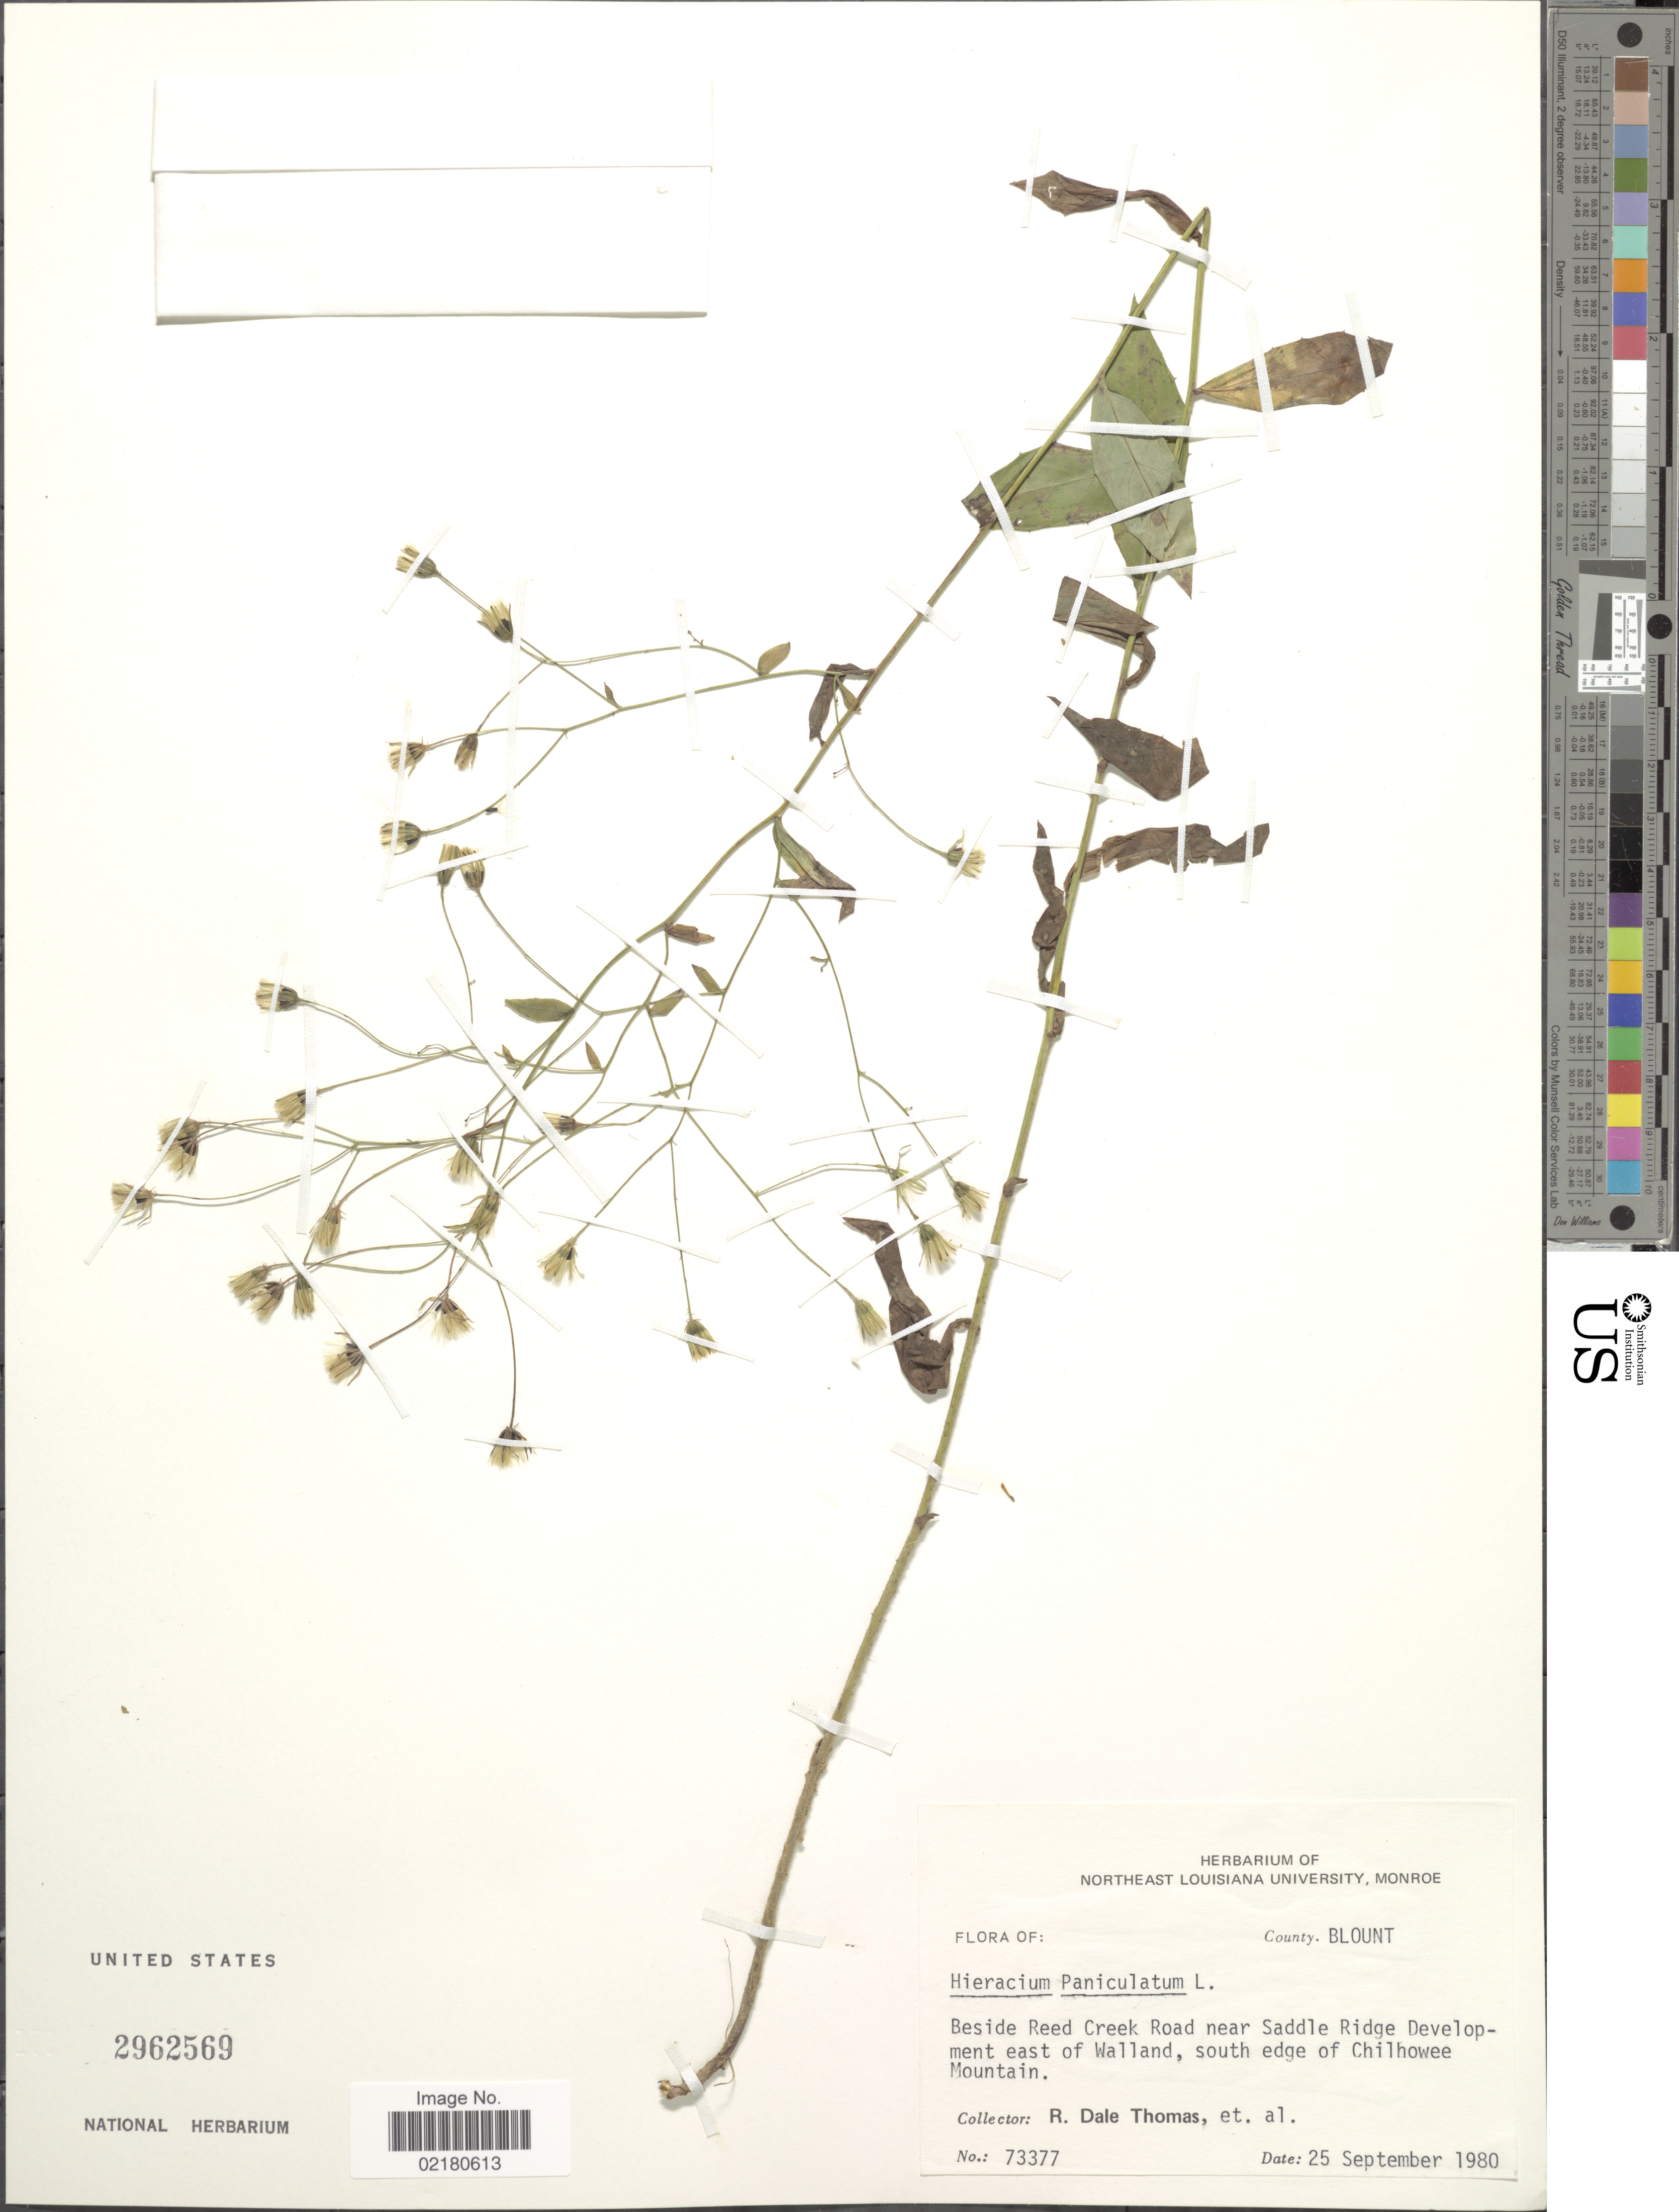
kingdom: Plantae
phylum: Tracheophyta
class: Magnoliopsida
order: Asterales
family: Asteraceae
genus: Hieracium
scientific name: Hieracium paniculatum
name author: L.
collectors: R. Thomas & et al.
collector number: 73377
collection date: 1980-09-25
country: United States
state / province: Tennessee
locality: County Blount. Beside Reed Creek Road near Saddle Ridge Development east of Walland, south edge of Chilhowee Mountain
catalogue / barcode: US 2962569